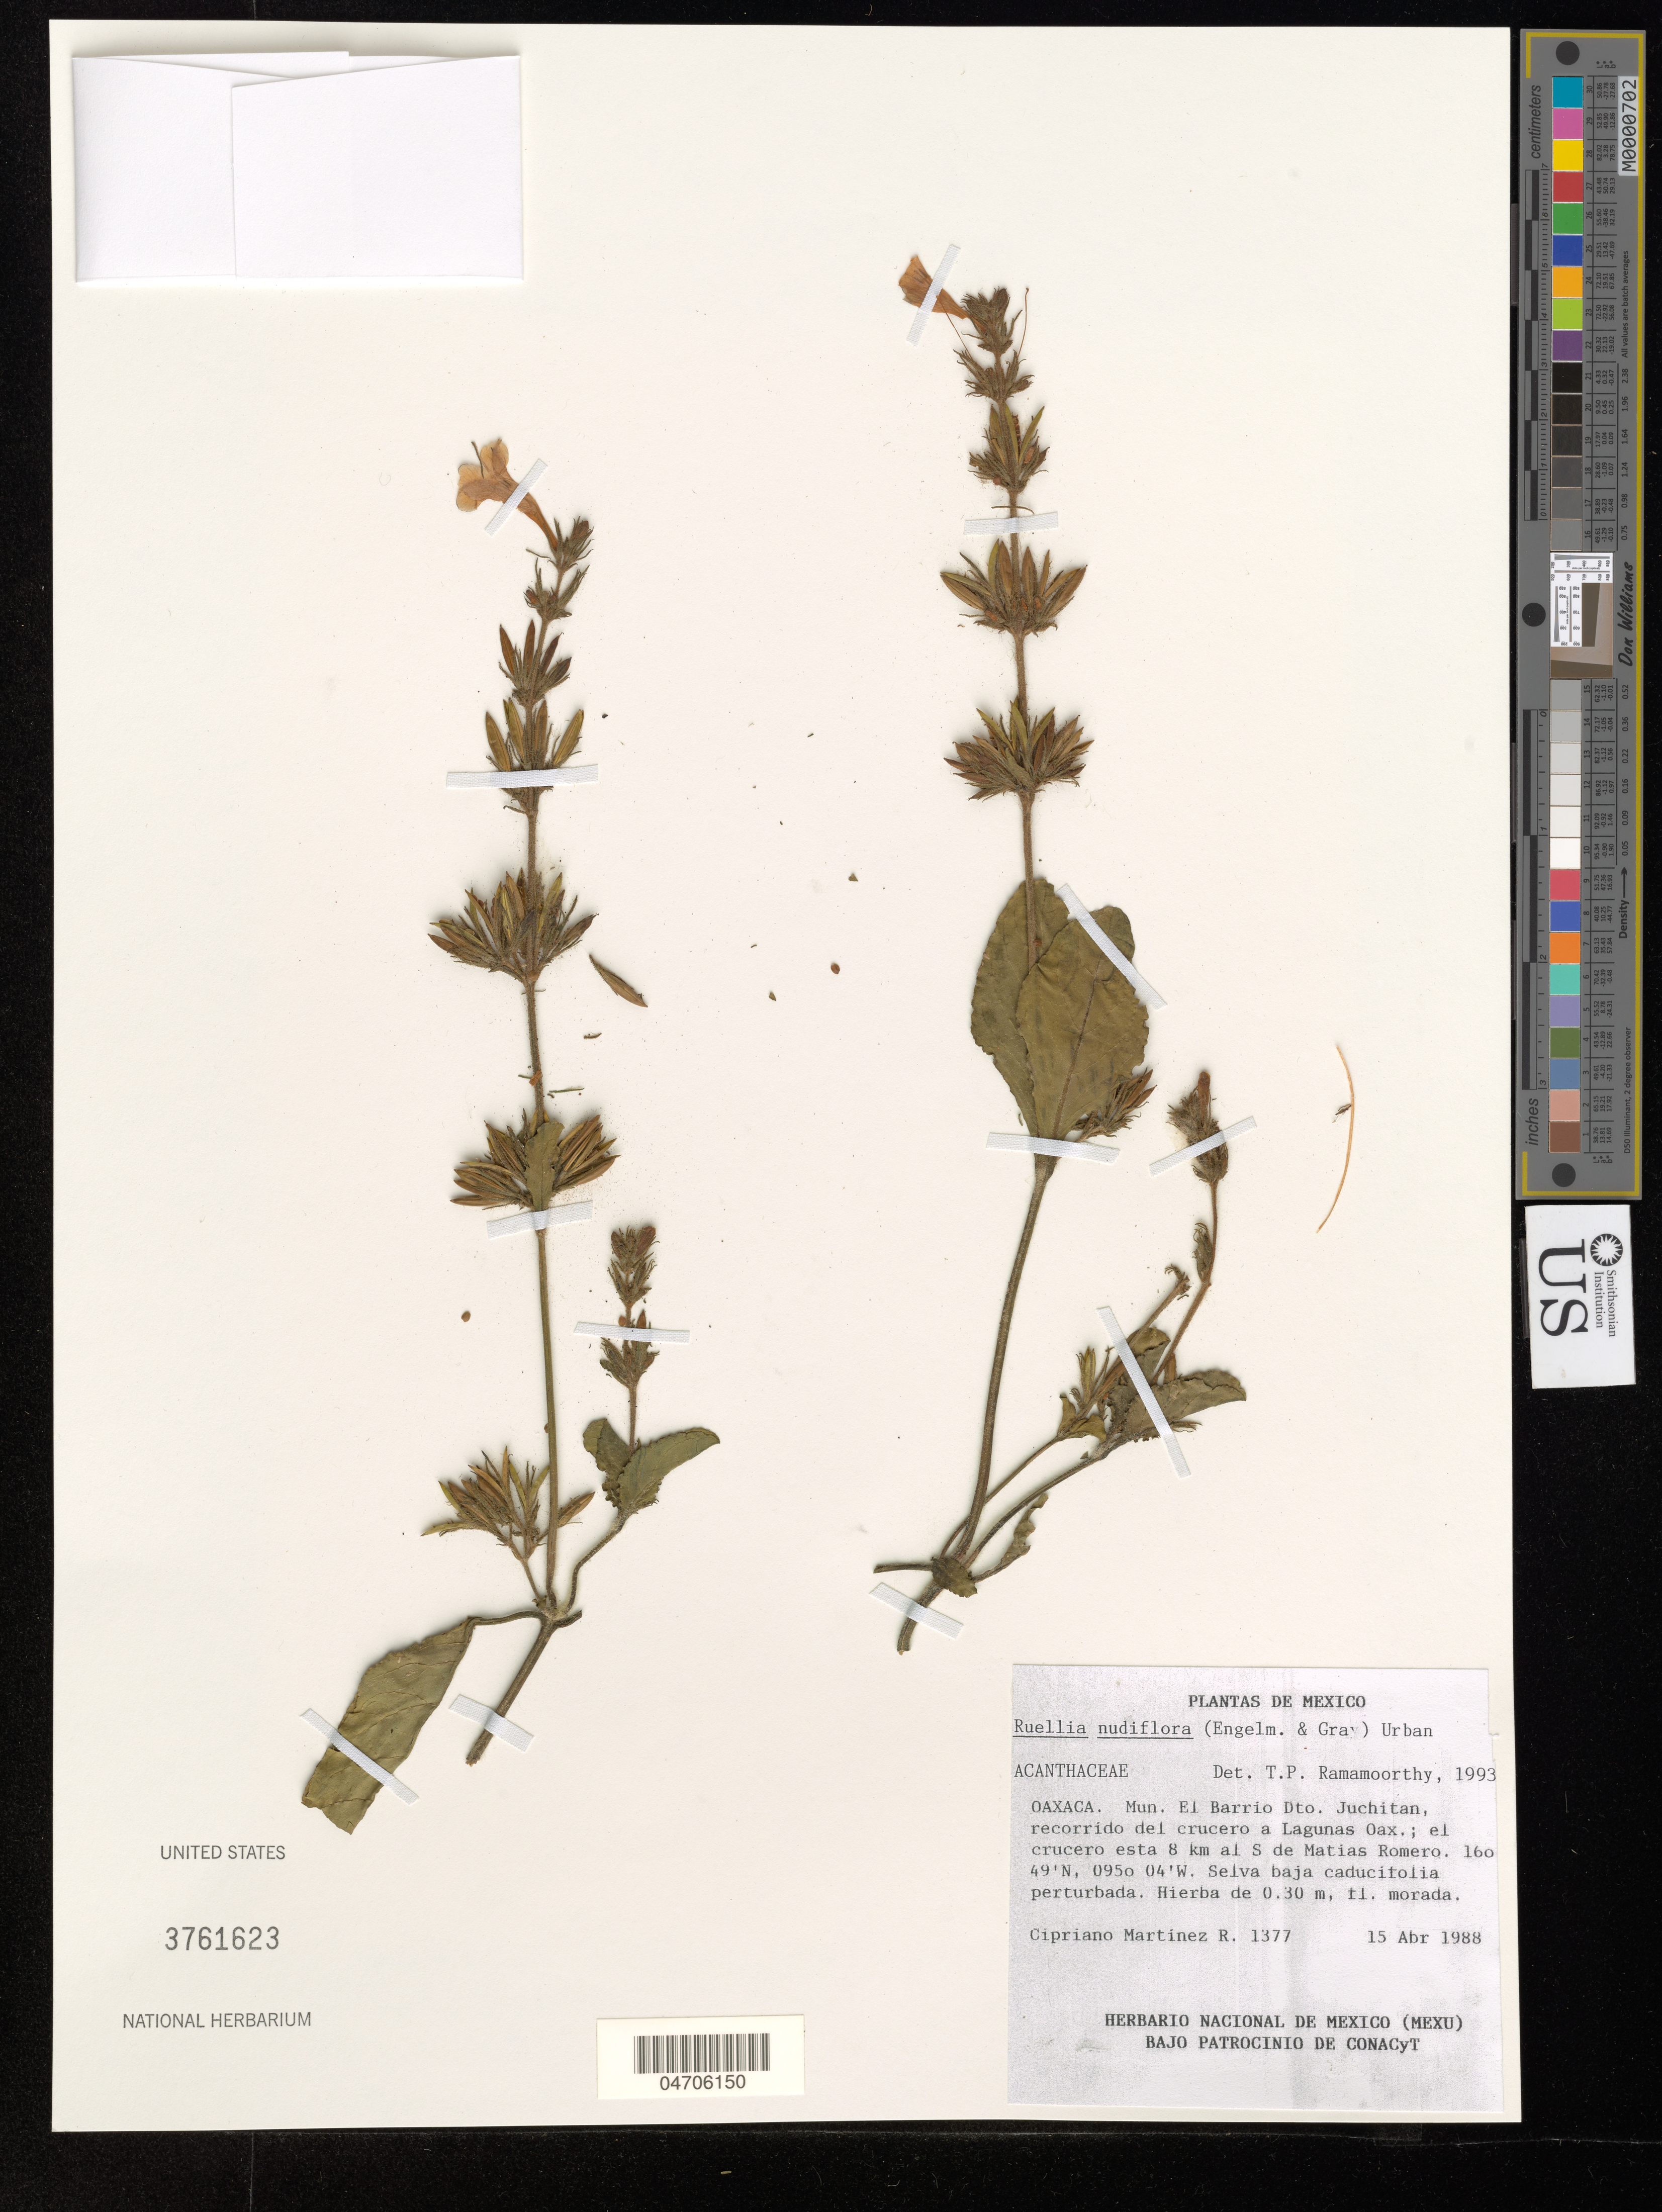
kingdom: Plantae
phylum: Tracheophyta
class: Magnoliopsida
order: Lamiales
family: Acanthaceae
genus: Ruellia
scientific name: Ruellia nudiflora var. yucatana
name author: Leonard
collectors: C. Martínez R.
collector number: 1377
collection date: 1988-04-15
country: Mexico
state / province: Oaxaca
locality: Mun. El Barrio Dto. Juchitan, recorrido del crucero a Lagunas Oax.; el crucero esta 8 km al S de Matias Romero.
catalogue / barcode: US 3761623